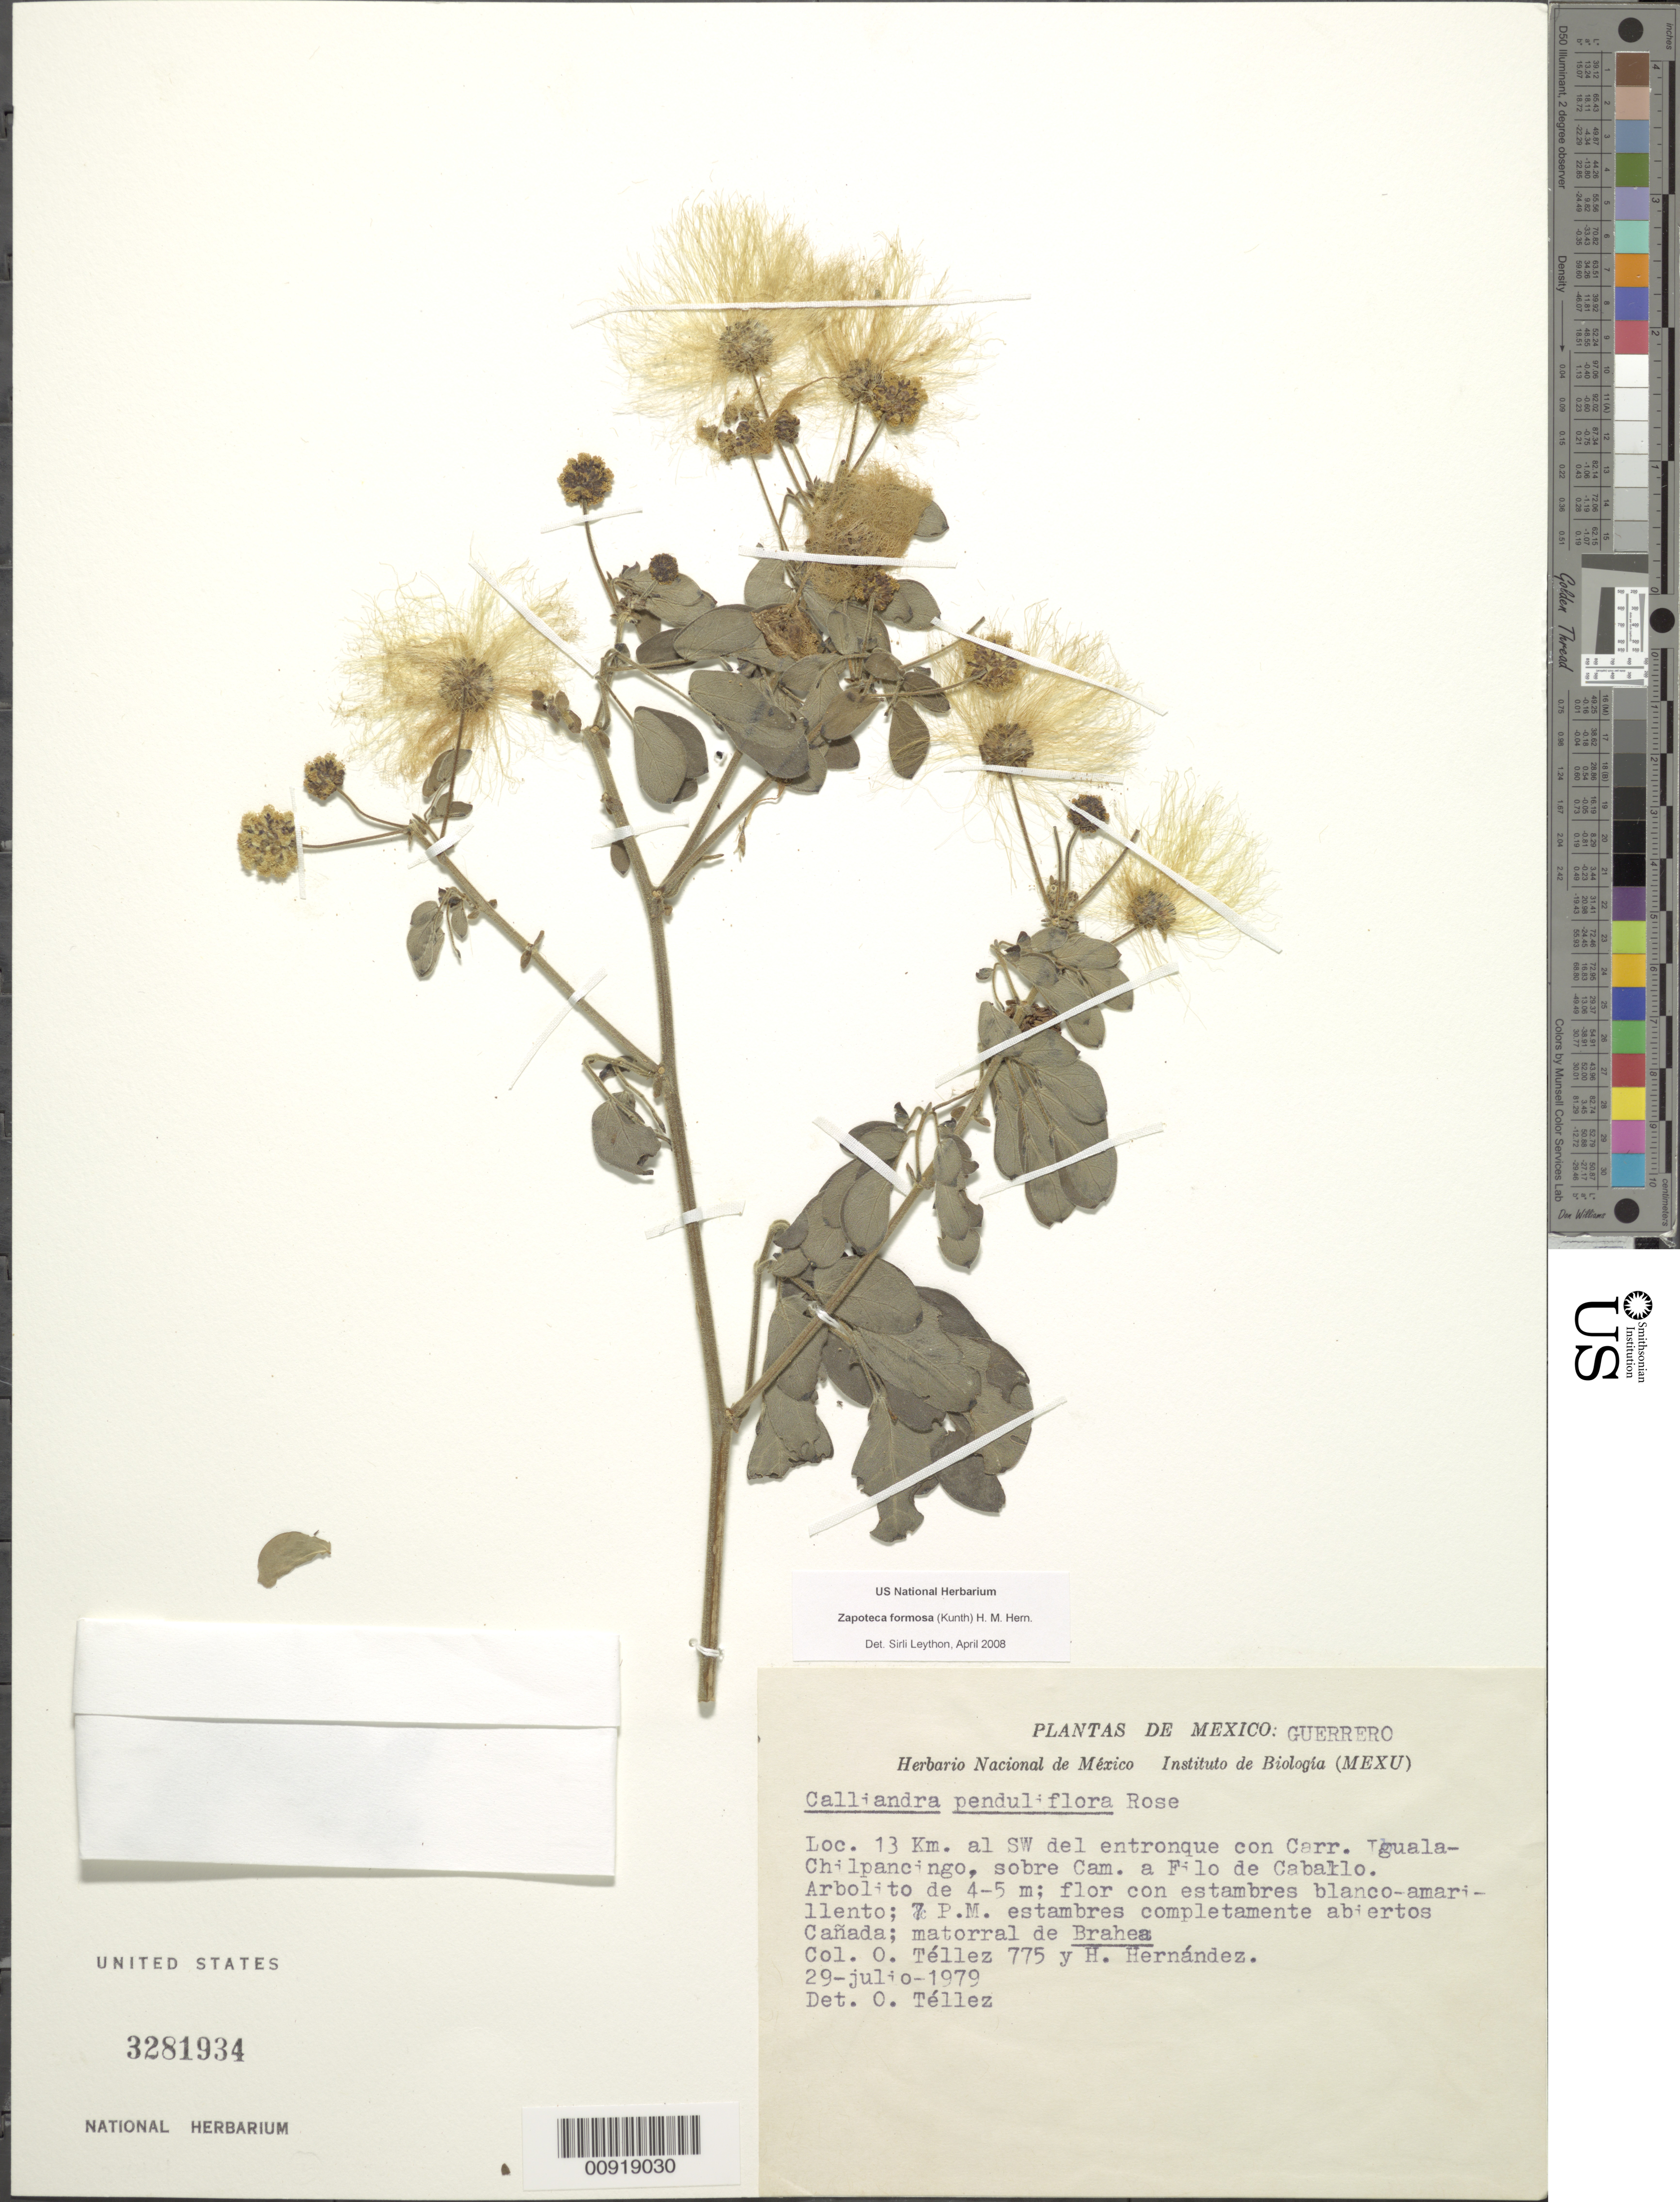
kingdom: Plantae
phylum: Tracheophyta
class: Magnoliopsida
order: Fabales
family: Fabaceae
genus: Zapoteca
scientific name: Zapoteca formosa subsp. formosa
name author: (Kunth) H.M. Hern.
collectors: O. Téllez V. & Hernández, H.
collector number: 775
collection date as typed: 29 Jul 1979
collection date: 1979-07-29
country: Mexico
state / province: Guerrero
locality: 13 km. al SW del entronque con carretera Iguala - Chilpancingo, sobre Cam. A Filo de Caballo.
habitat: Cañada; matorral de Brahea.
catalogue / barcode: US 3281934